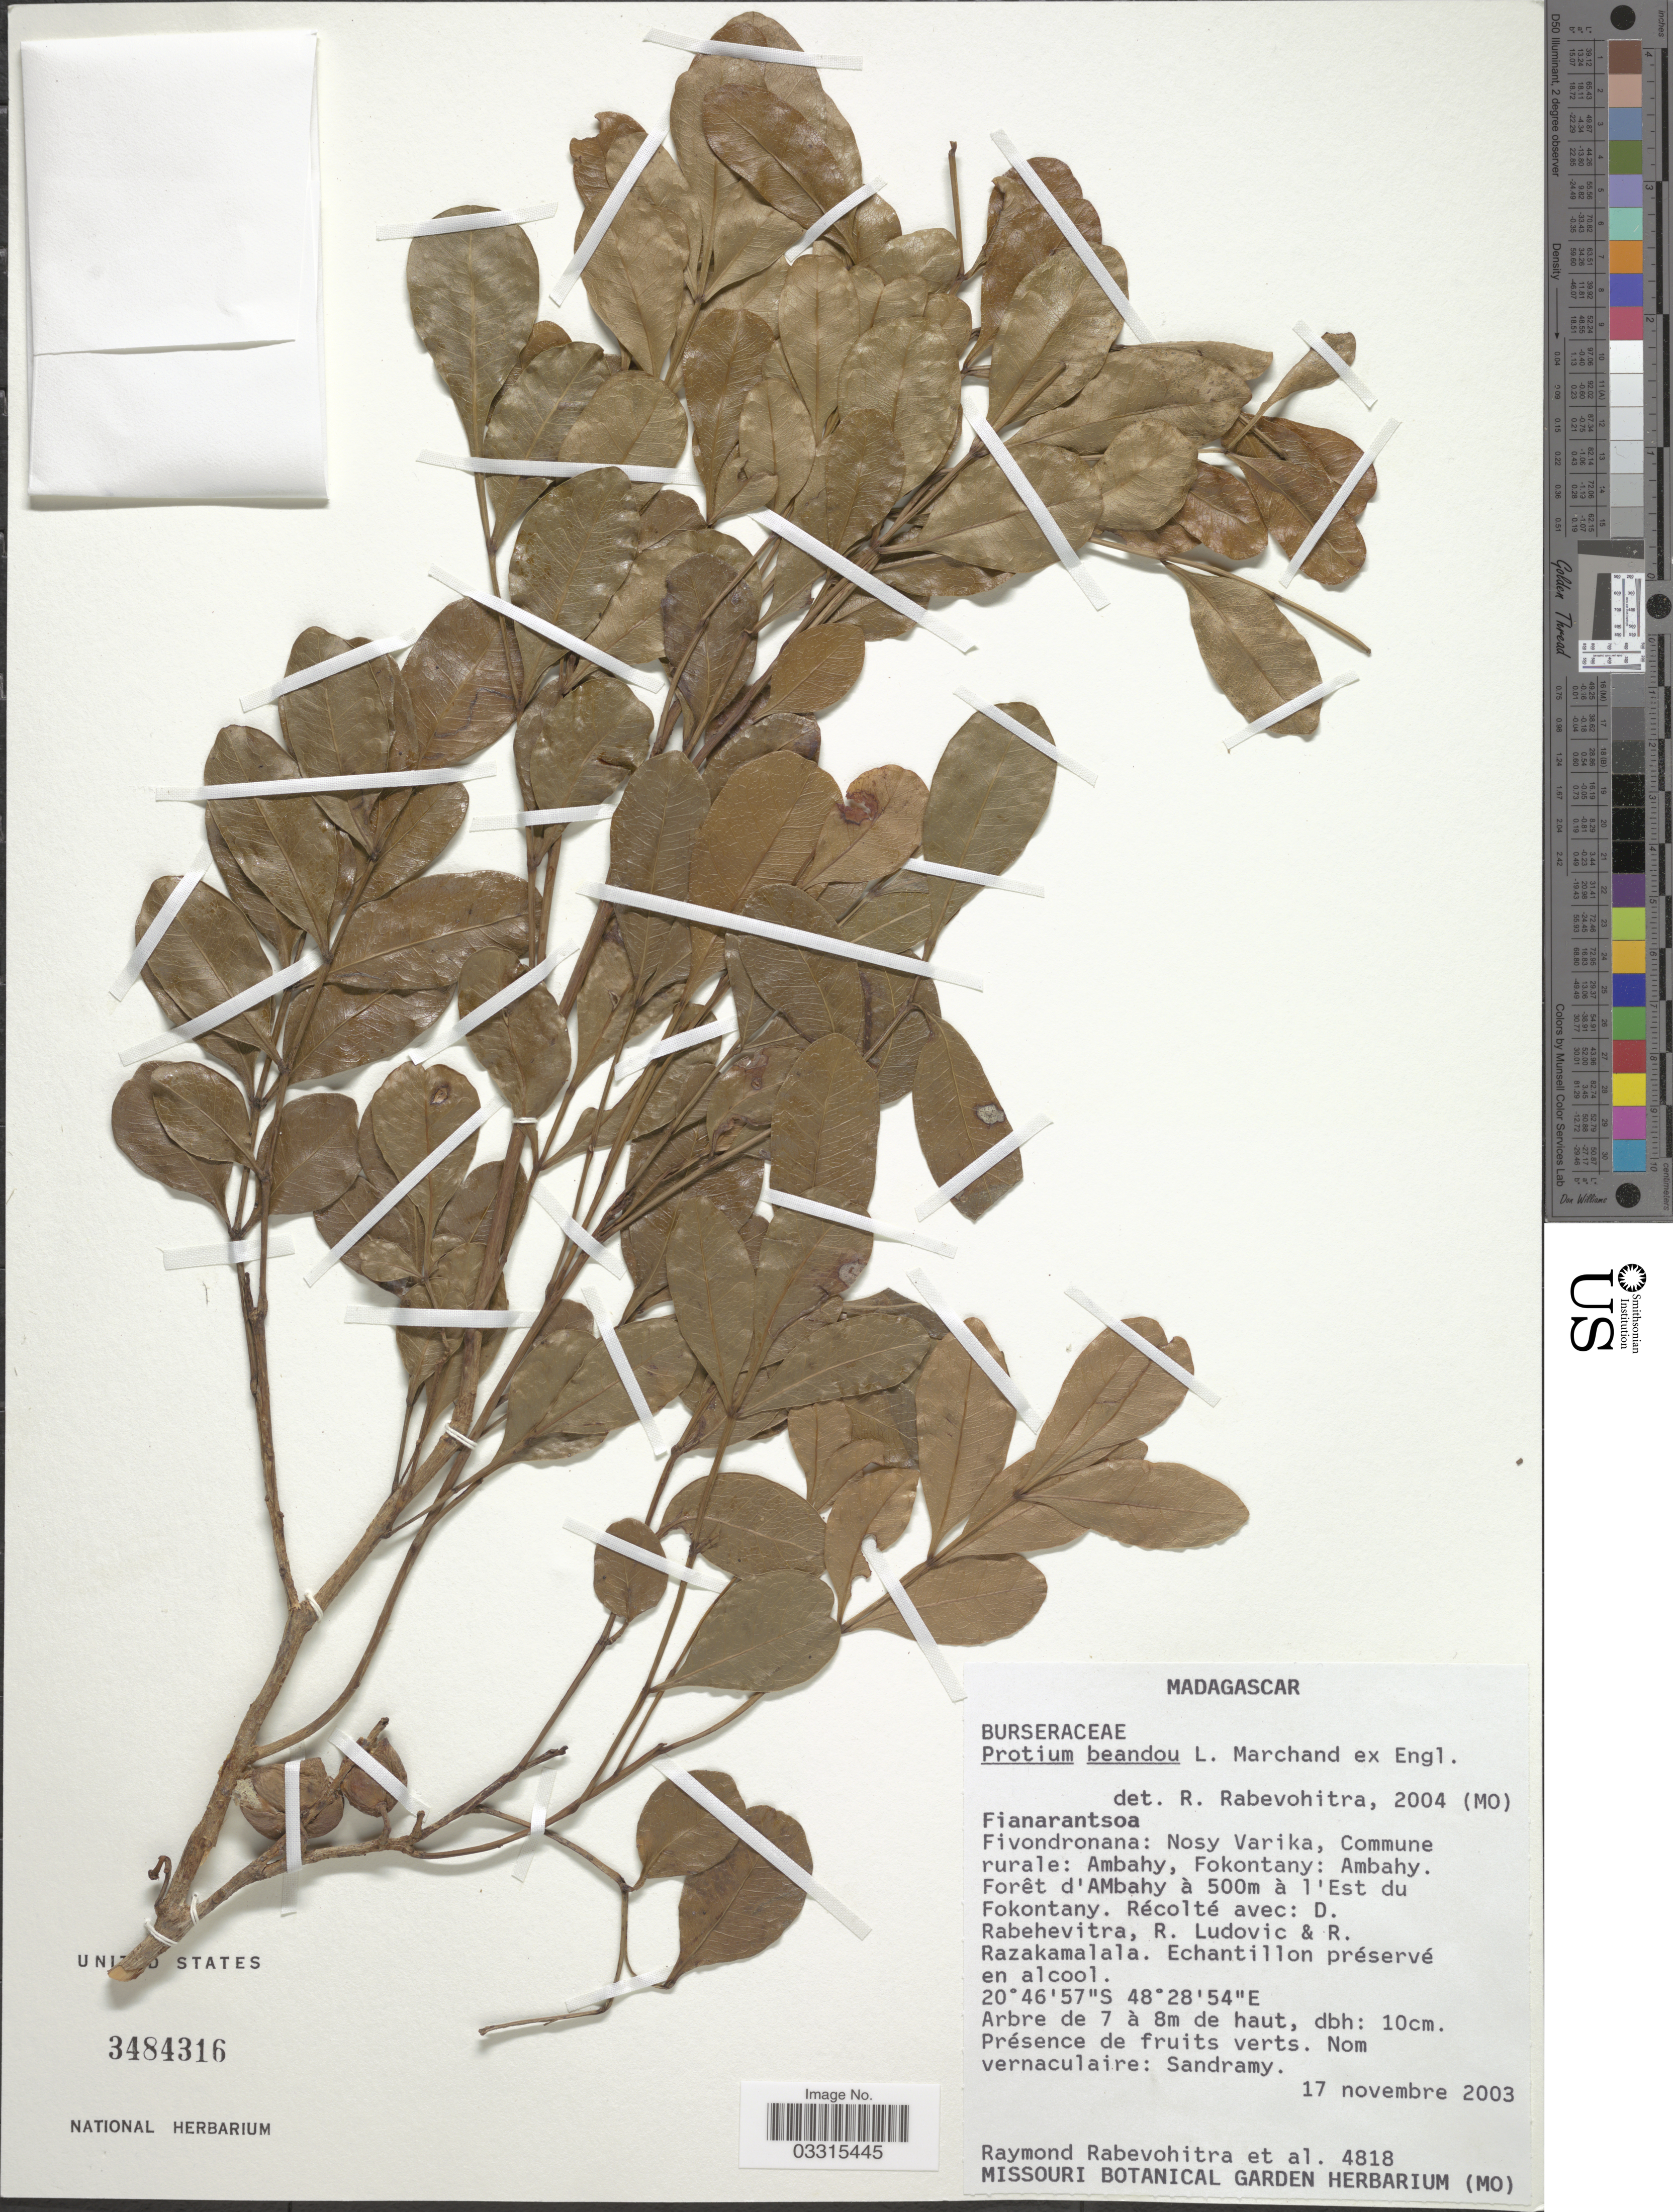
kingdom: Plantae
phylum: Tracheophyta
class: Magnoliopsida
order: Sapindales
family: Burseraceae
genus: Protium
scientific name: Protium beandou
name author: Marchand ex Engl.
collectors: R. Rabevohitra, D. Rabehevitra, R. Ludovic & R. Razakamalala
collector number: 4818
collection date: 2003-11-17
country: Madagascar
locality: Fivondronana: Nosy Varika, Commune rurale: Ambahy, Fokontany: Ambahy. Forêt d'AMbahy à 500m à l' Est du Fokontany.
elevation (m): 500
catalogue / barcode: US 3484316